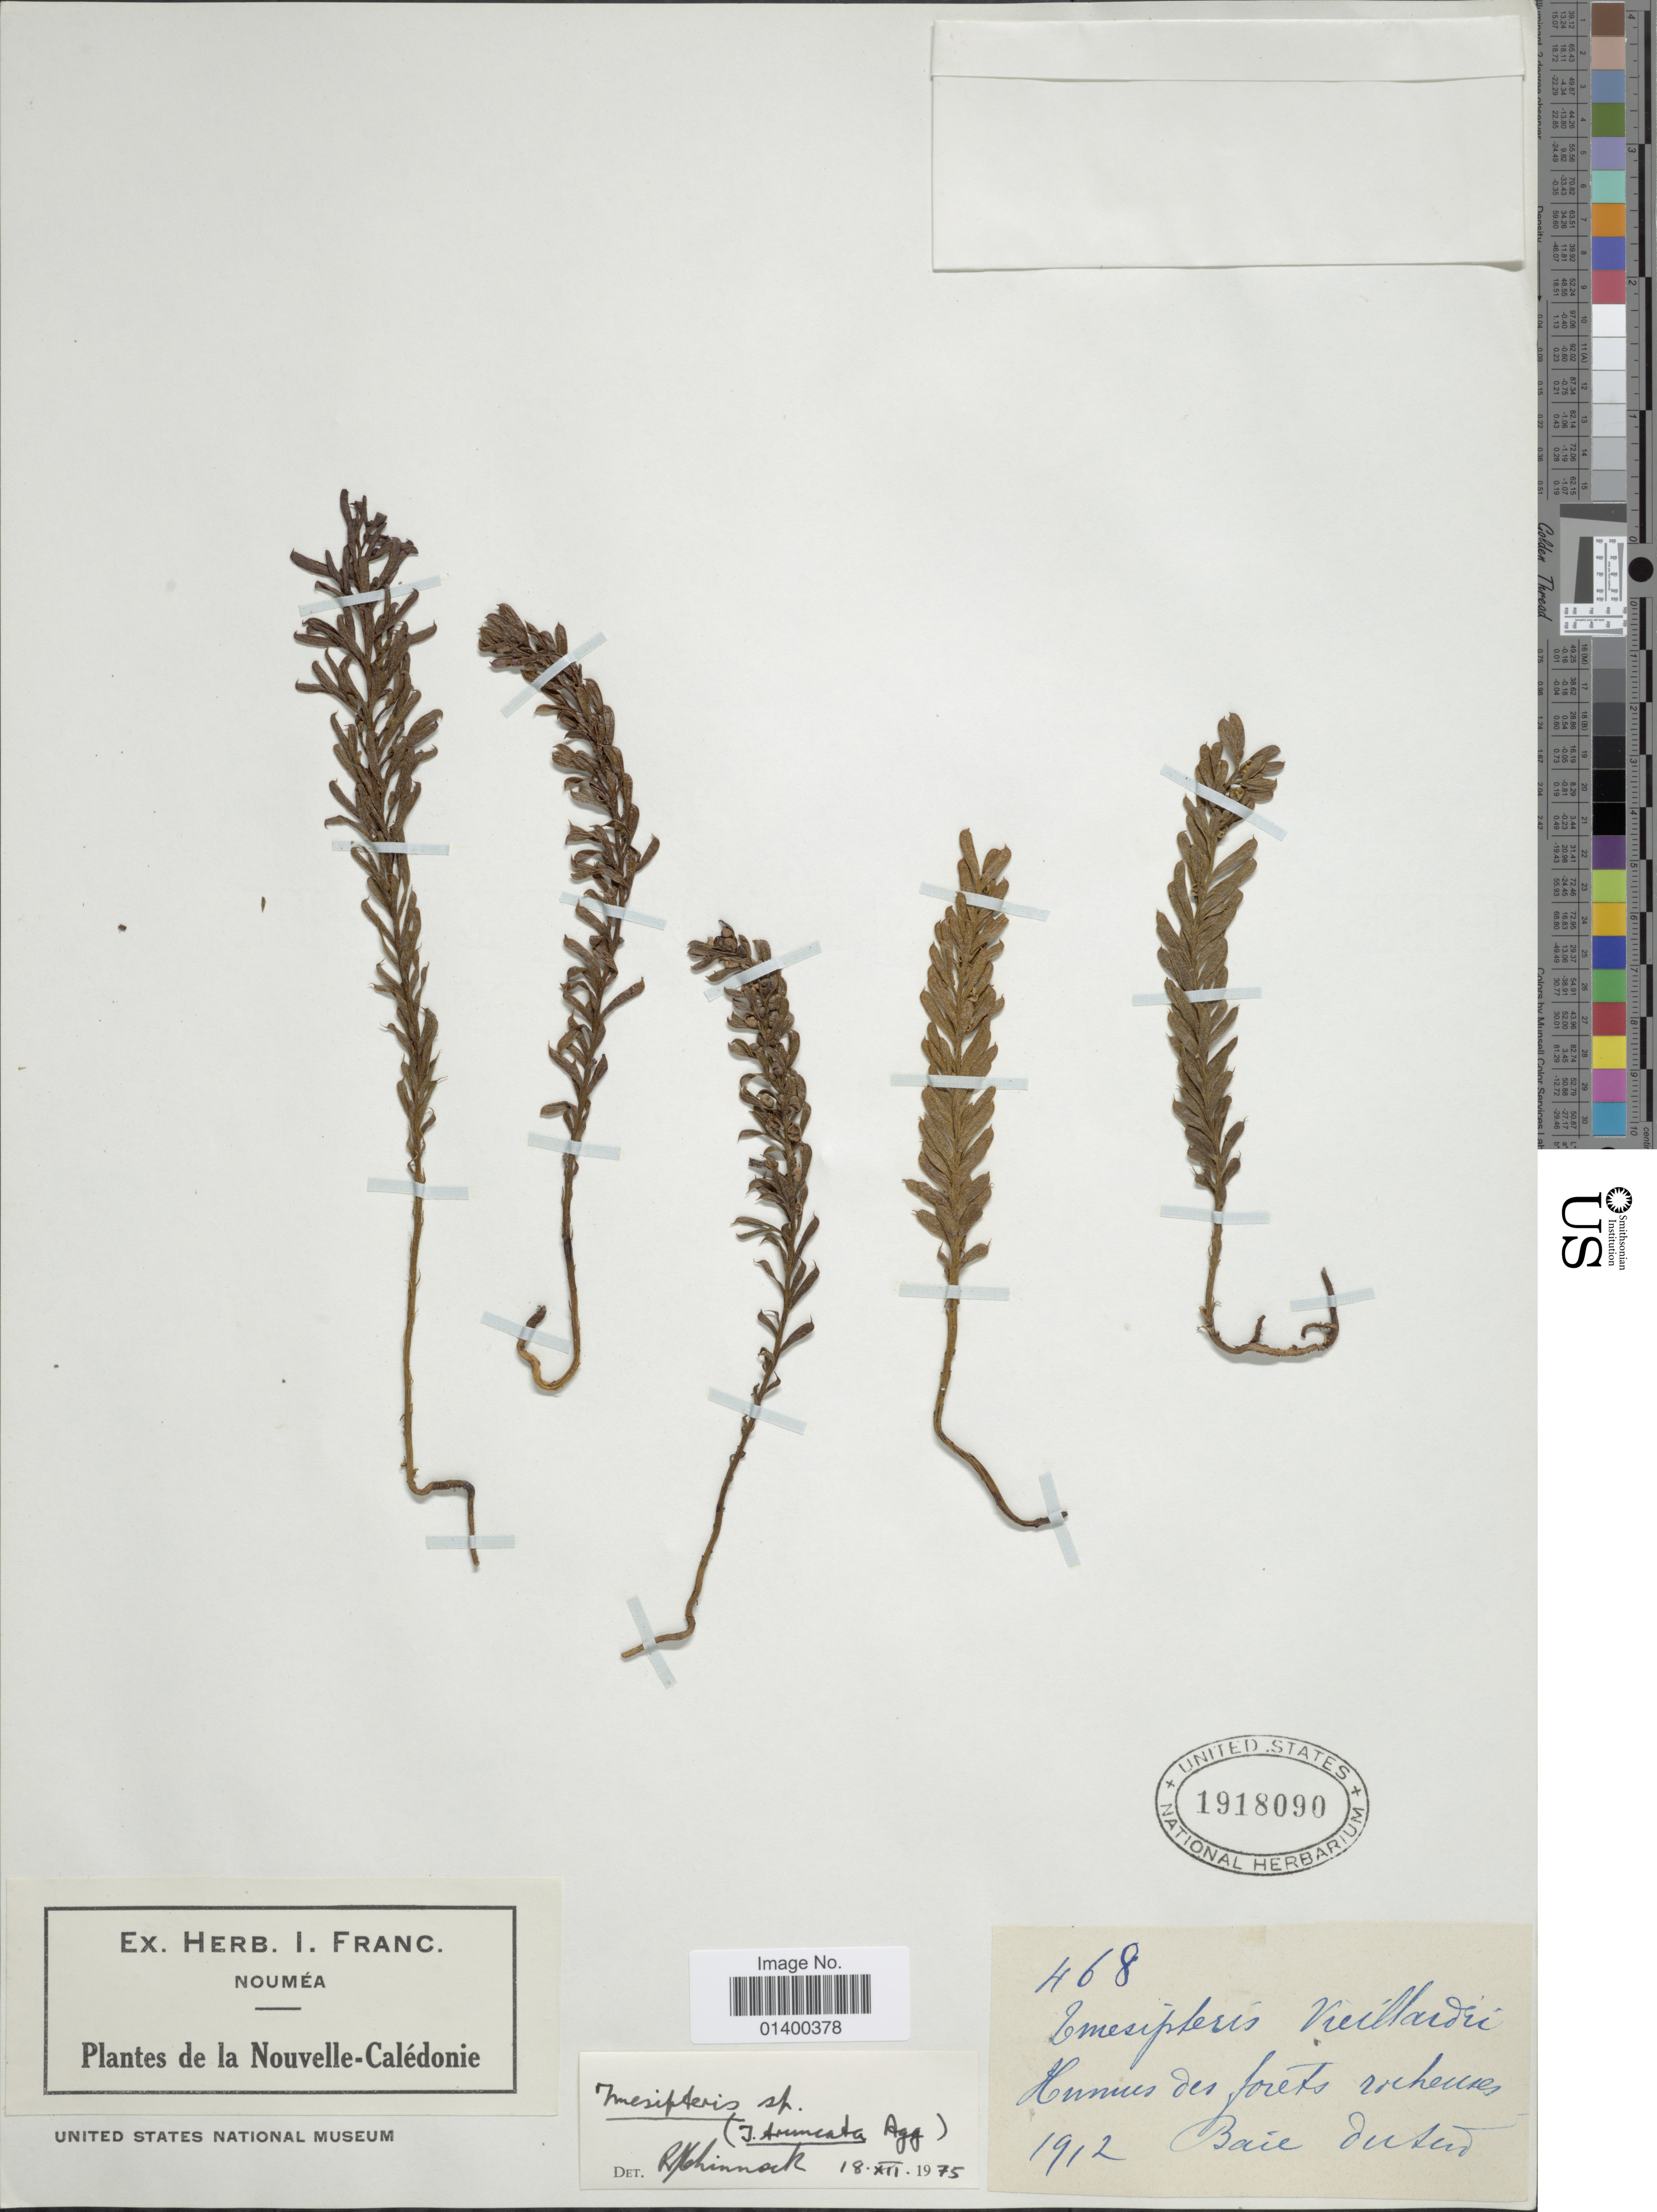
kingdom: Plantae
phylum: Tracheophyta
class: Polypodiopsida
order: Psilotales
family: Psilotaceae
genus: Tmesipteris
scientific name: Tmesipteris sp.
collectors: ex herb. I. Franc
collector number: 468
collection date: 1912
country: New Caledonia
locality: Baie du Sud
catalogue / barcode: US 1918090